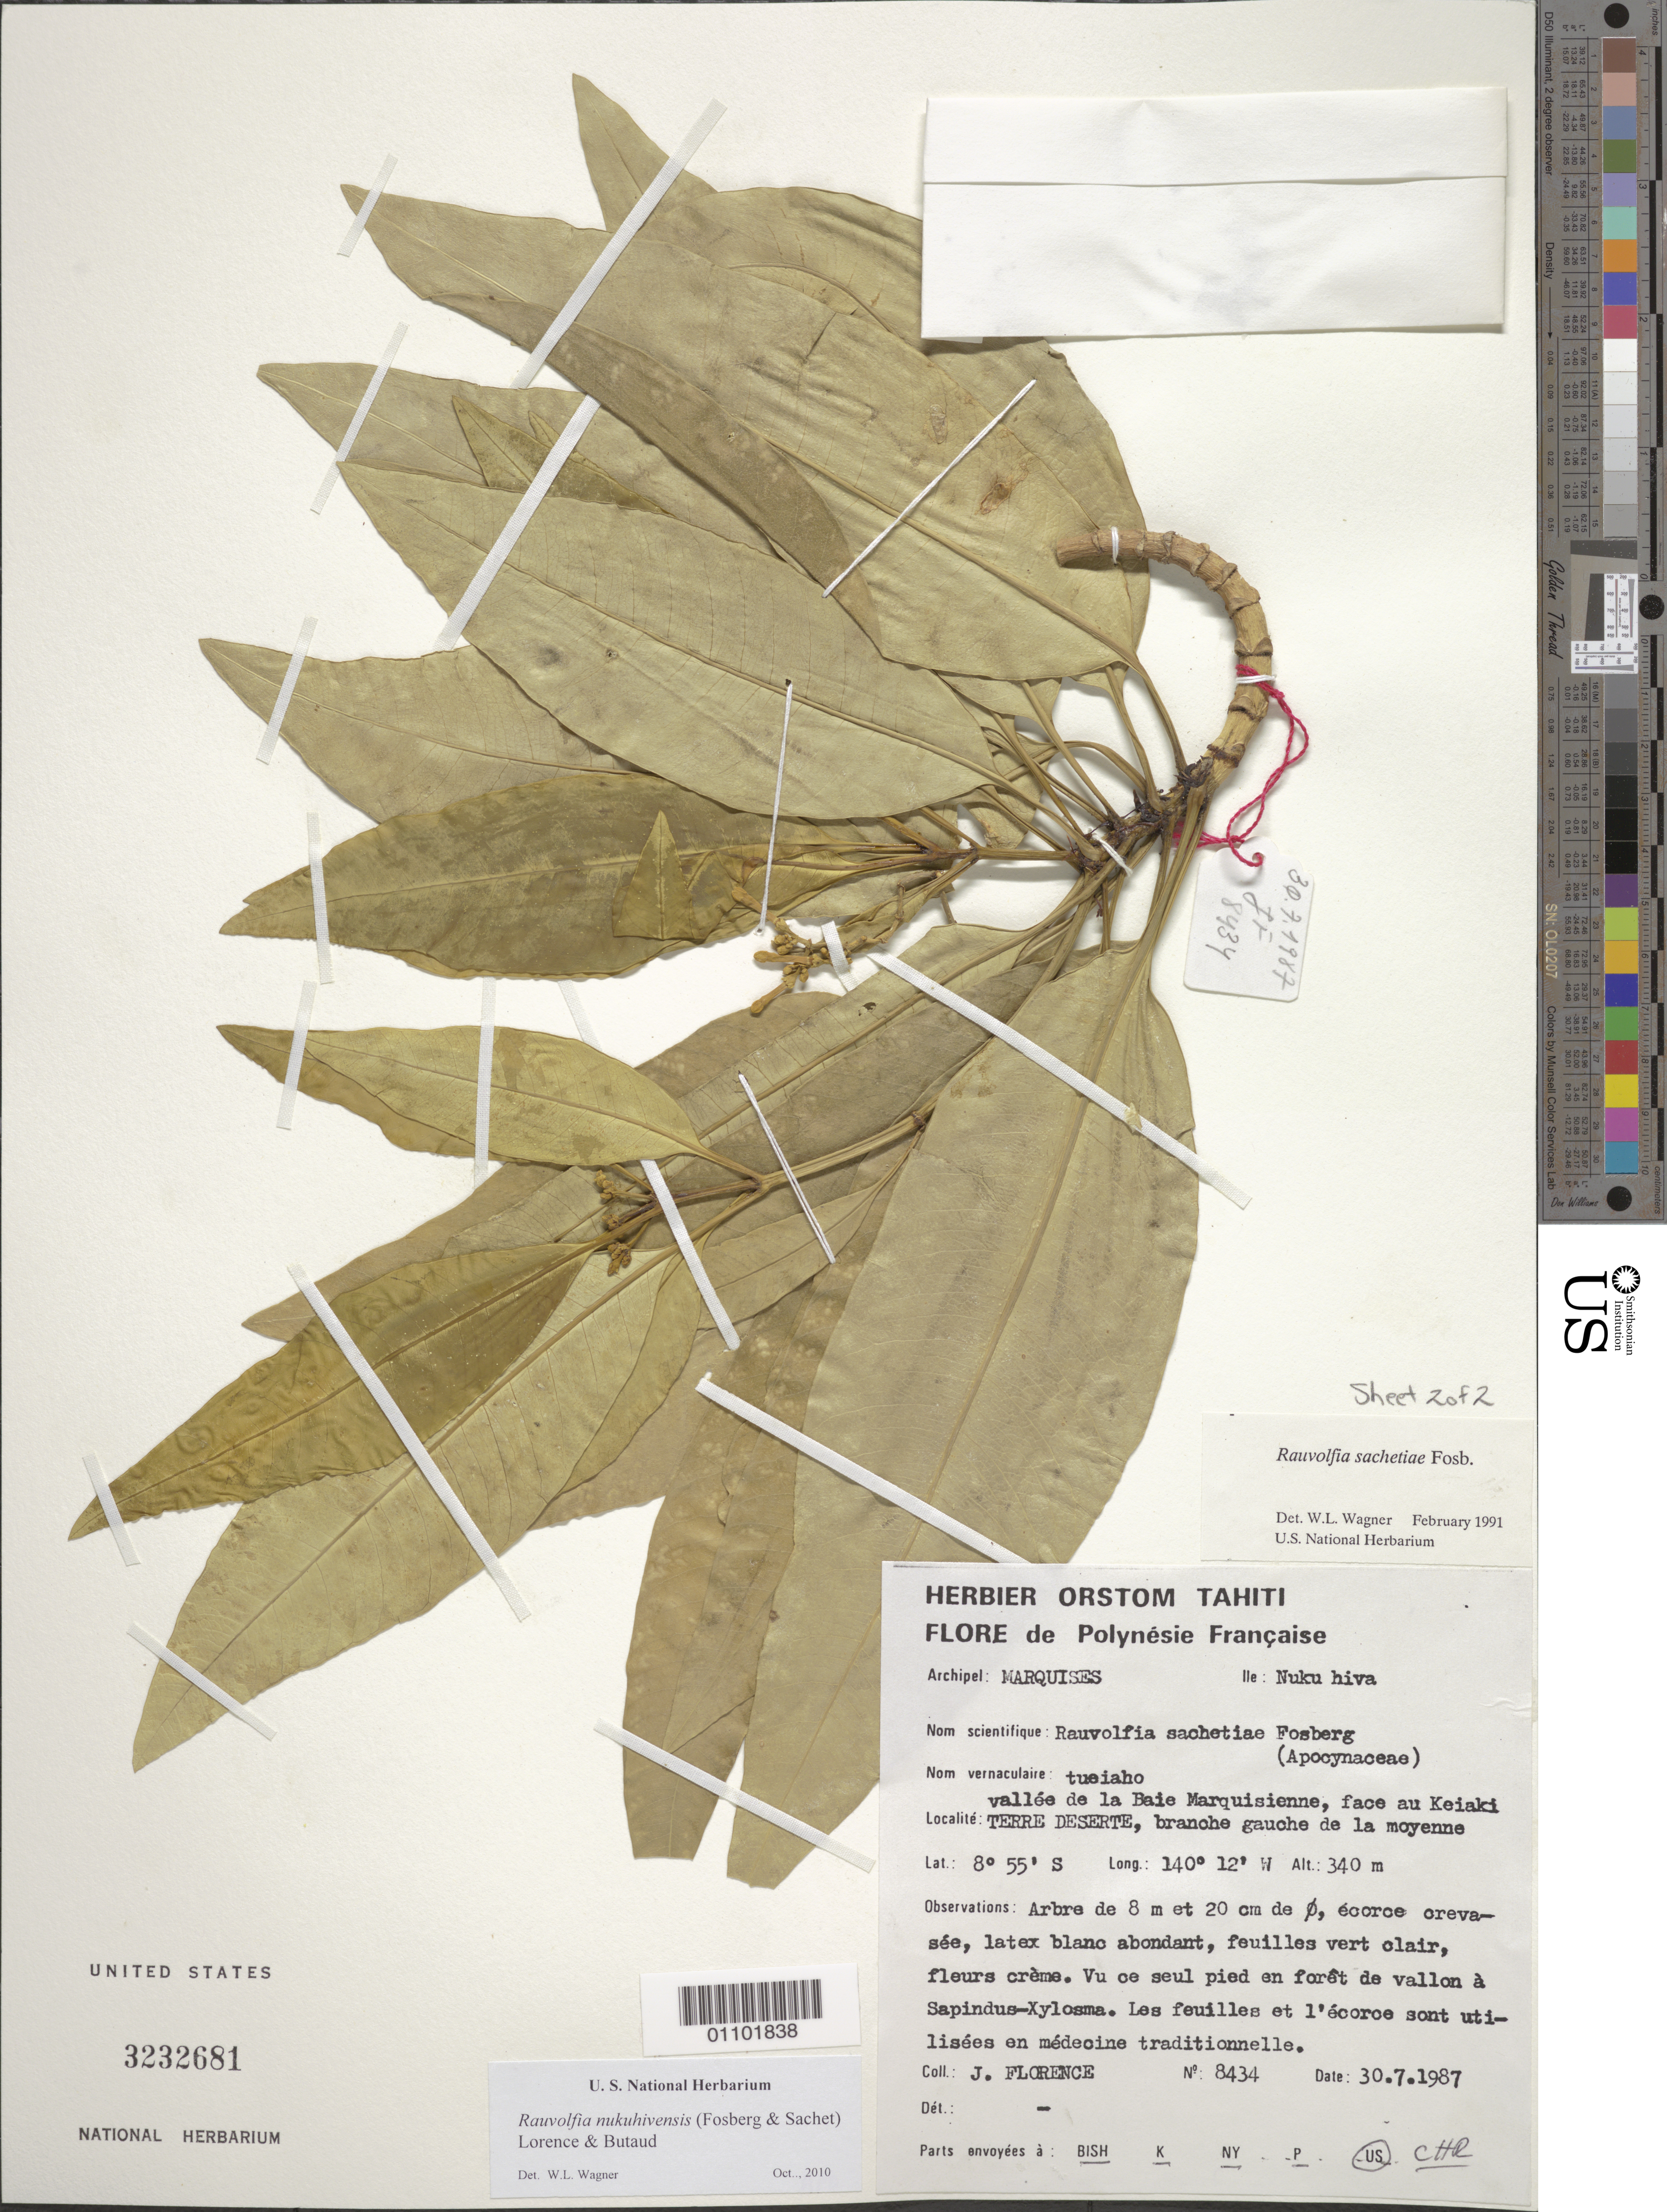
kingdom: Plantae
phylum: Tracheophyta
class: Magnoliopsida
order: Gentianales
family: Apocynaceae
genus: Rauvolfia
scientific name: Rauvolfia nukuhivensis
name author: (Fosberg & Sachet) Lorence & Butaud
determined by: Wagner, W. L., (BOT), Smithsonian Institution - National Museum of Natural History (UNITED STATES)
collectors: J. Florence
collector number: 8434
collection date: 1987-07-30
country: French Polynesia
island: Nuku Hiva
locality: Terre Deserte, branche gauche de la moyenne vallée de la Baie Marquisienne, face au Keiaki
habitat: Vu ce seul pied en forêt de vallon à Sapindus, Xylosma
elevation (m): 340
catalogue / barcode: US 3232681